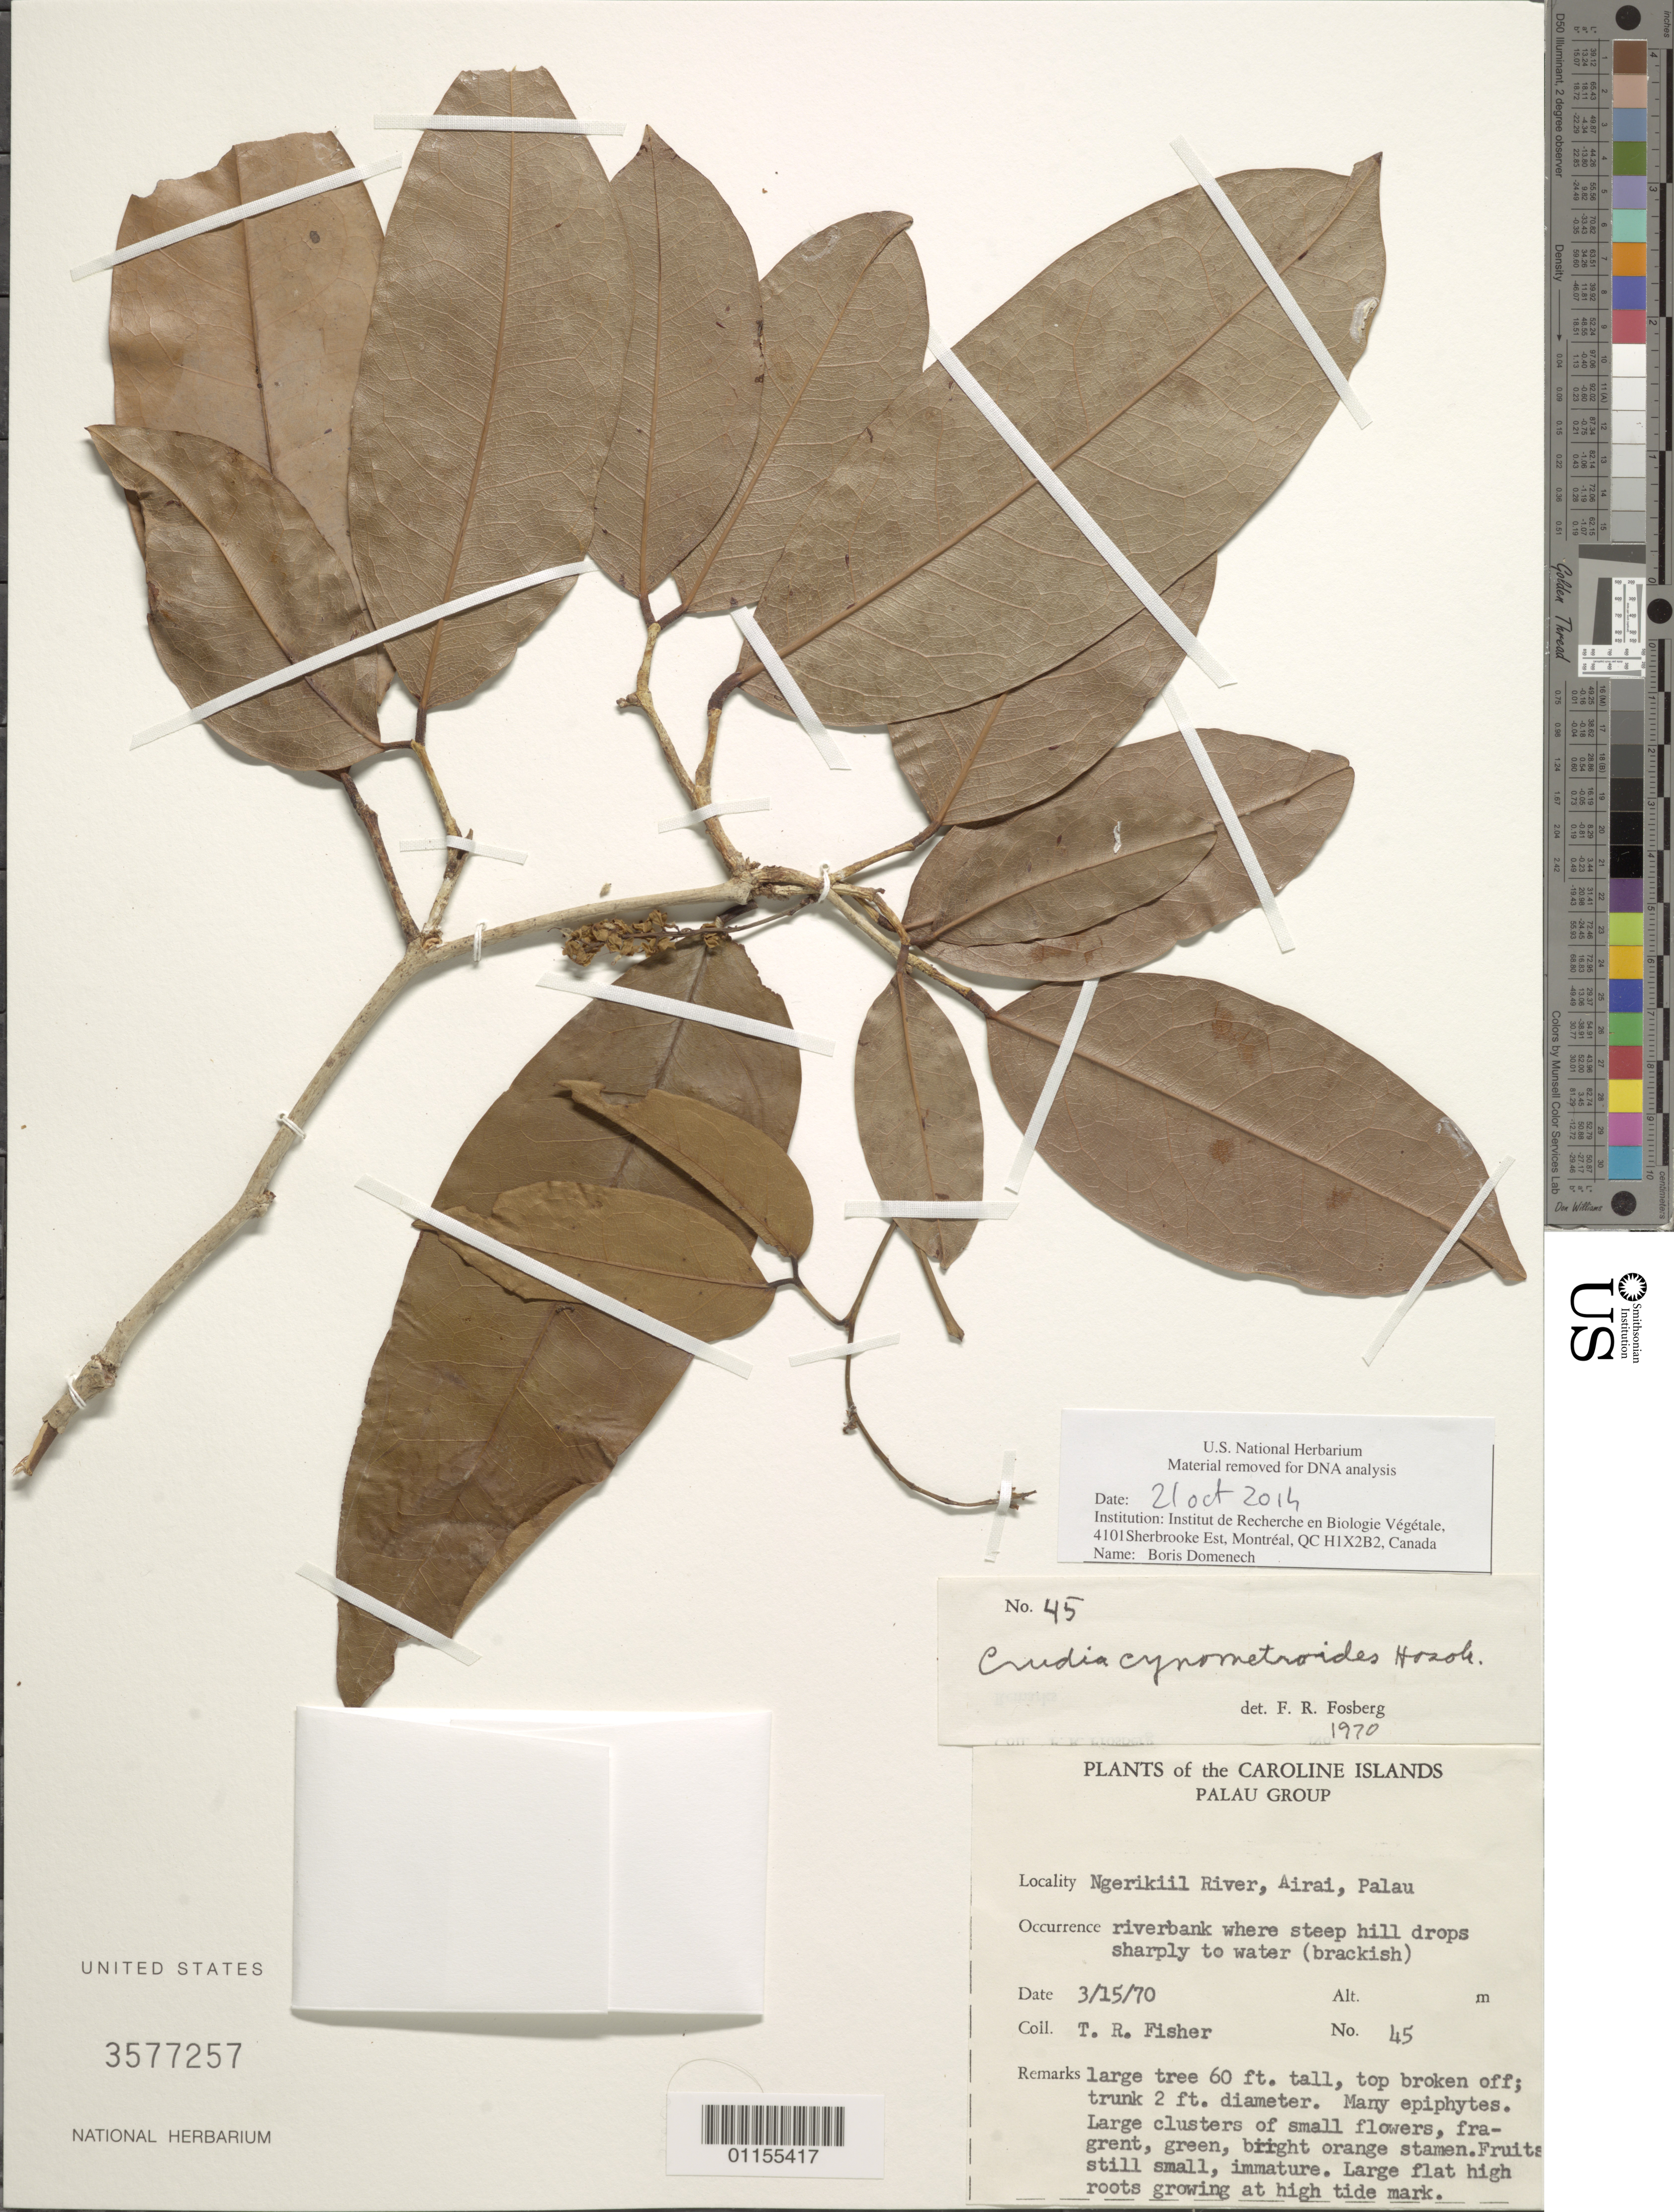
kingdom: Plantae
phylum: Tracheophyta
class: Magnoliopsida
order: Fabales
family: Fabaceae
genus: Crudia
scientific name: Crudia cynometroides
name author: Hosok.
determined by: Fosberg, F. R.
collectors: T. R. Fisher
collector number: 45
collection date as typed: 15 Mar 1970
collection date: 1970-03-15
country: Palau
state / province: Airai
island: Babeldaob [Babelthuap]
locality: Ngerikiil River, Airai.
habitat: riverbank where steep hill drops sharply to water (brackish).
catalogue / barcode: US 3577257